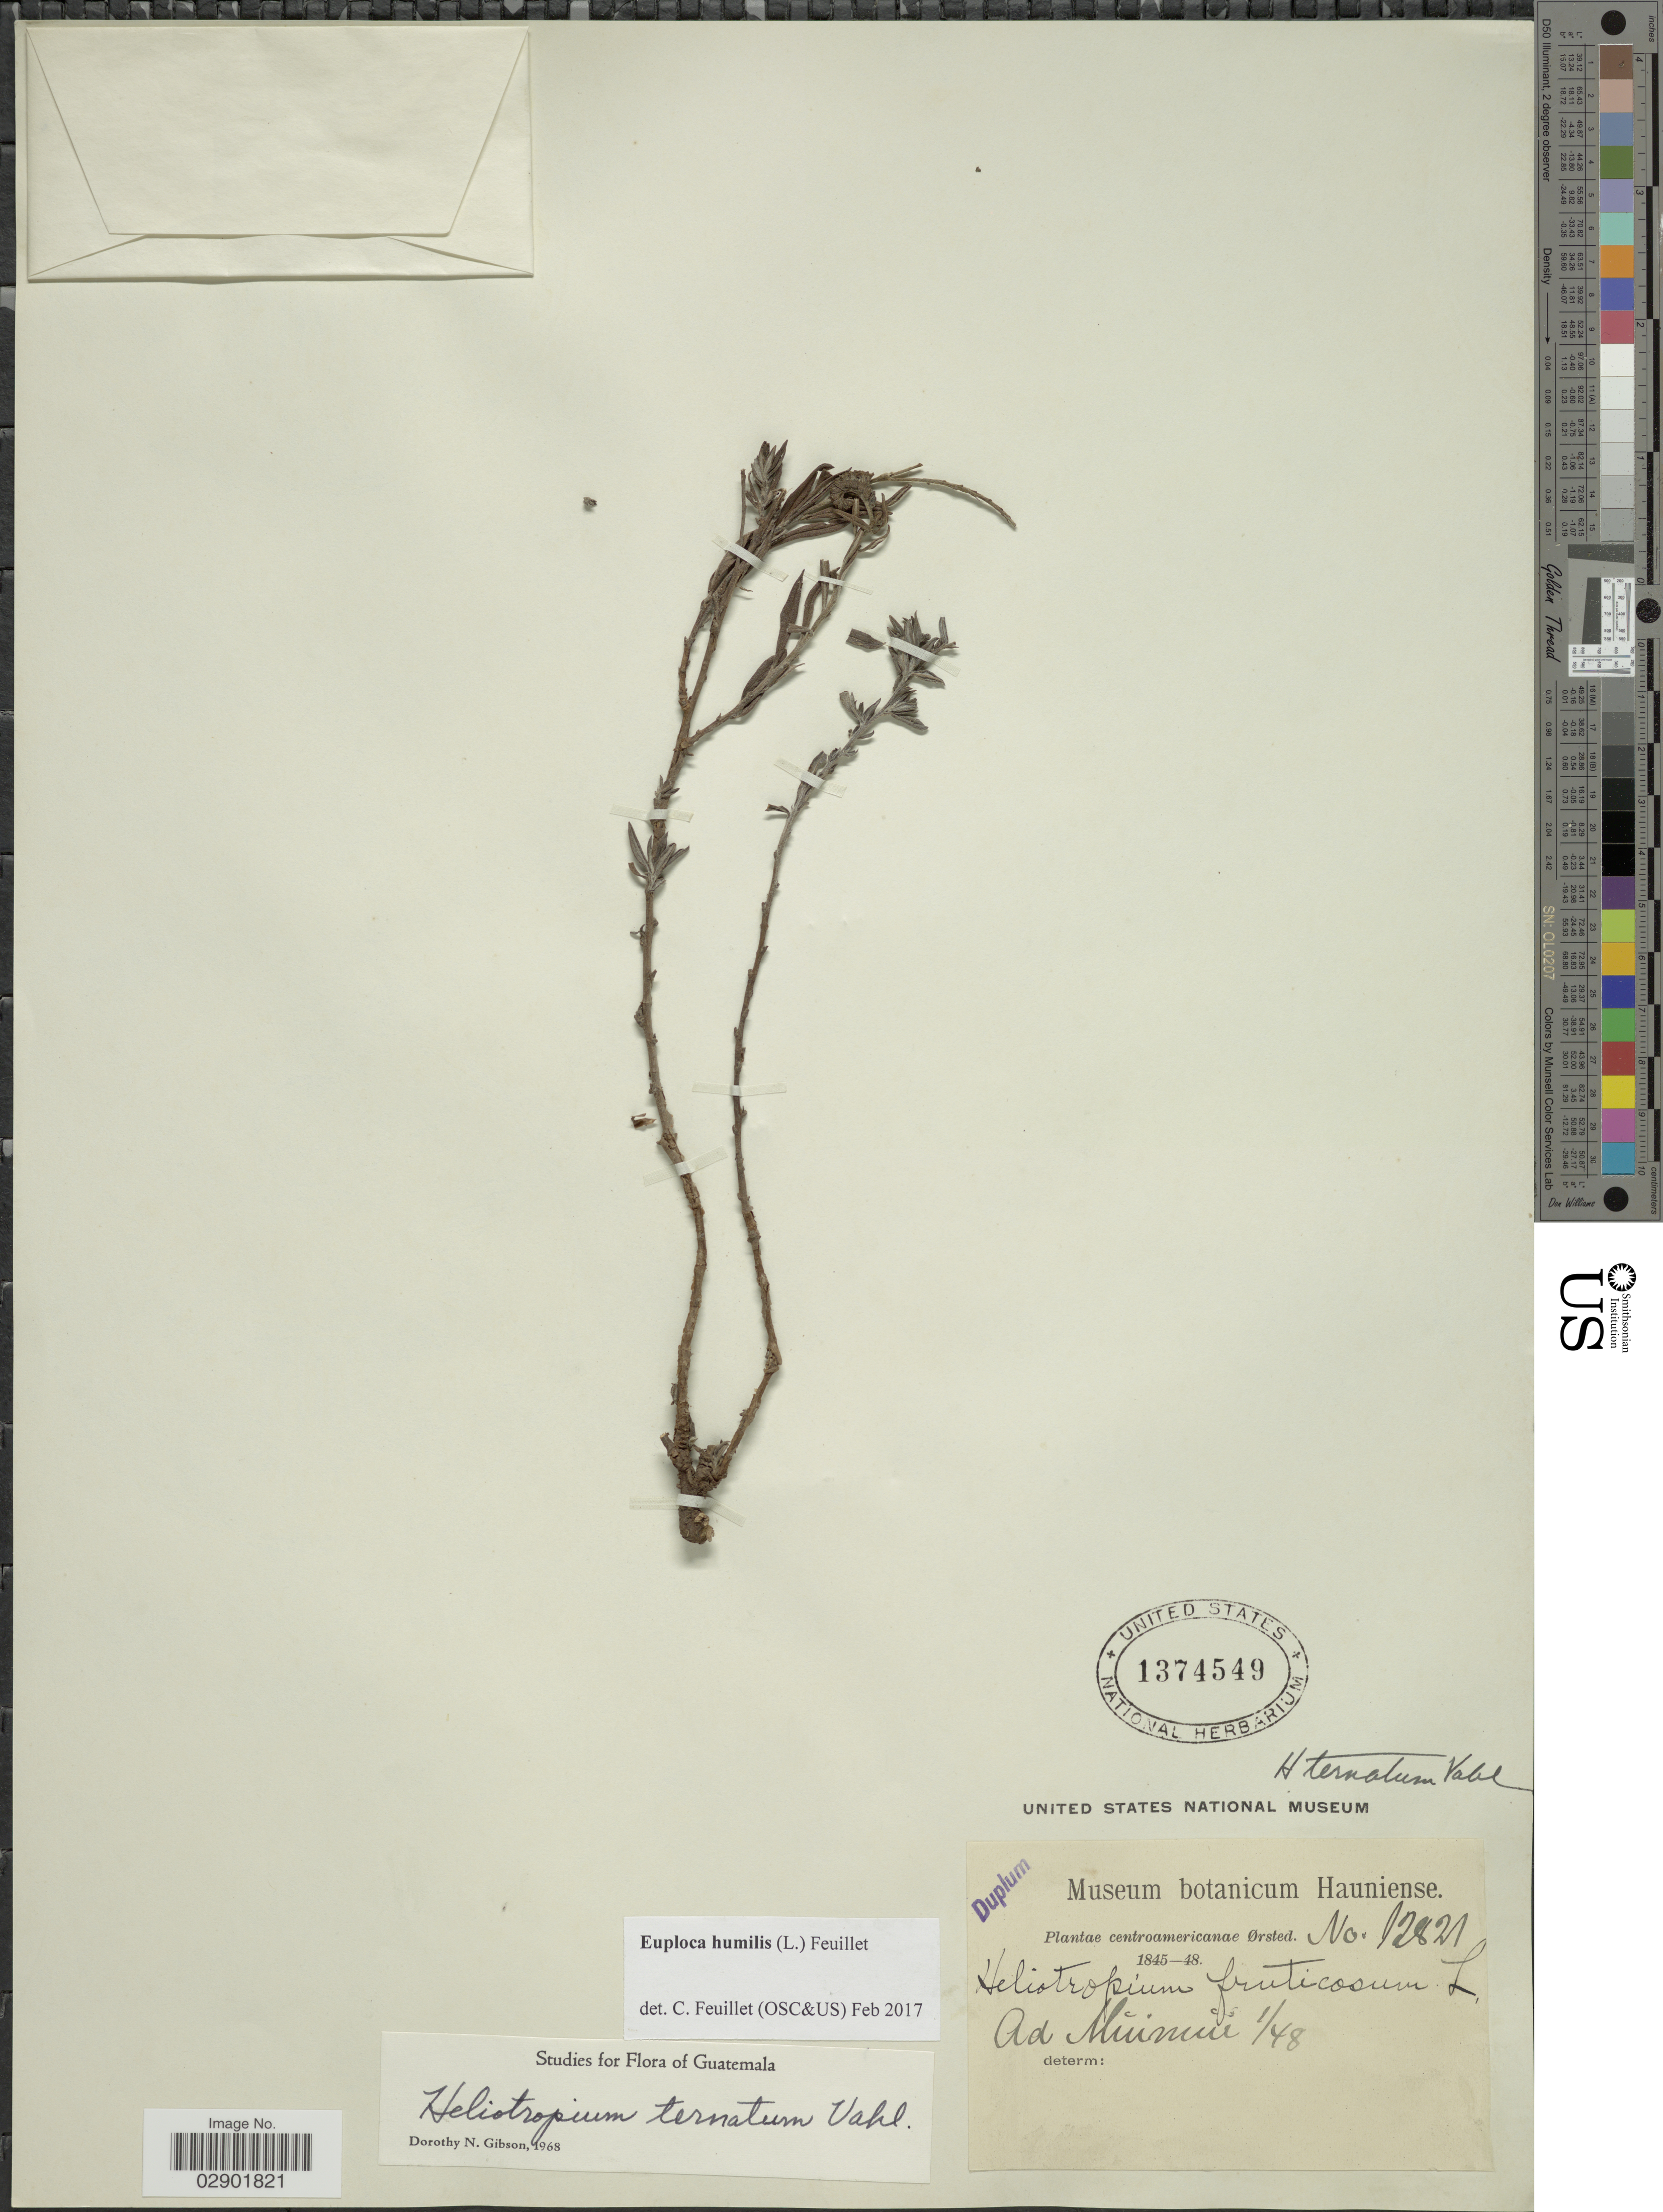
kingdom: Plantae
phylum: Tracheophyta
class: Magnoliopsida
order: Boraginales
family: Heliotropiaceae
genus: Euploca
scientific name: Euploca humilis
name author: (L.) Feuillet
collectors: Ørsted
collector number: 12821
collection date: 1845/1848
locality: Centroamericanae.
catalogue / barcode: US 1374549